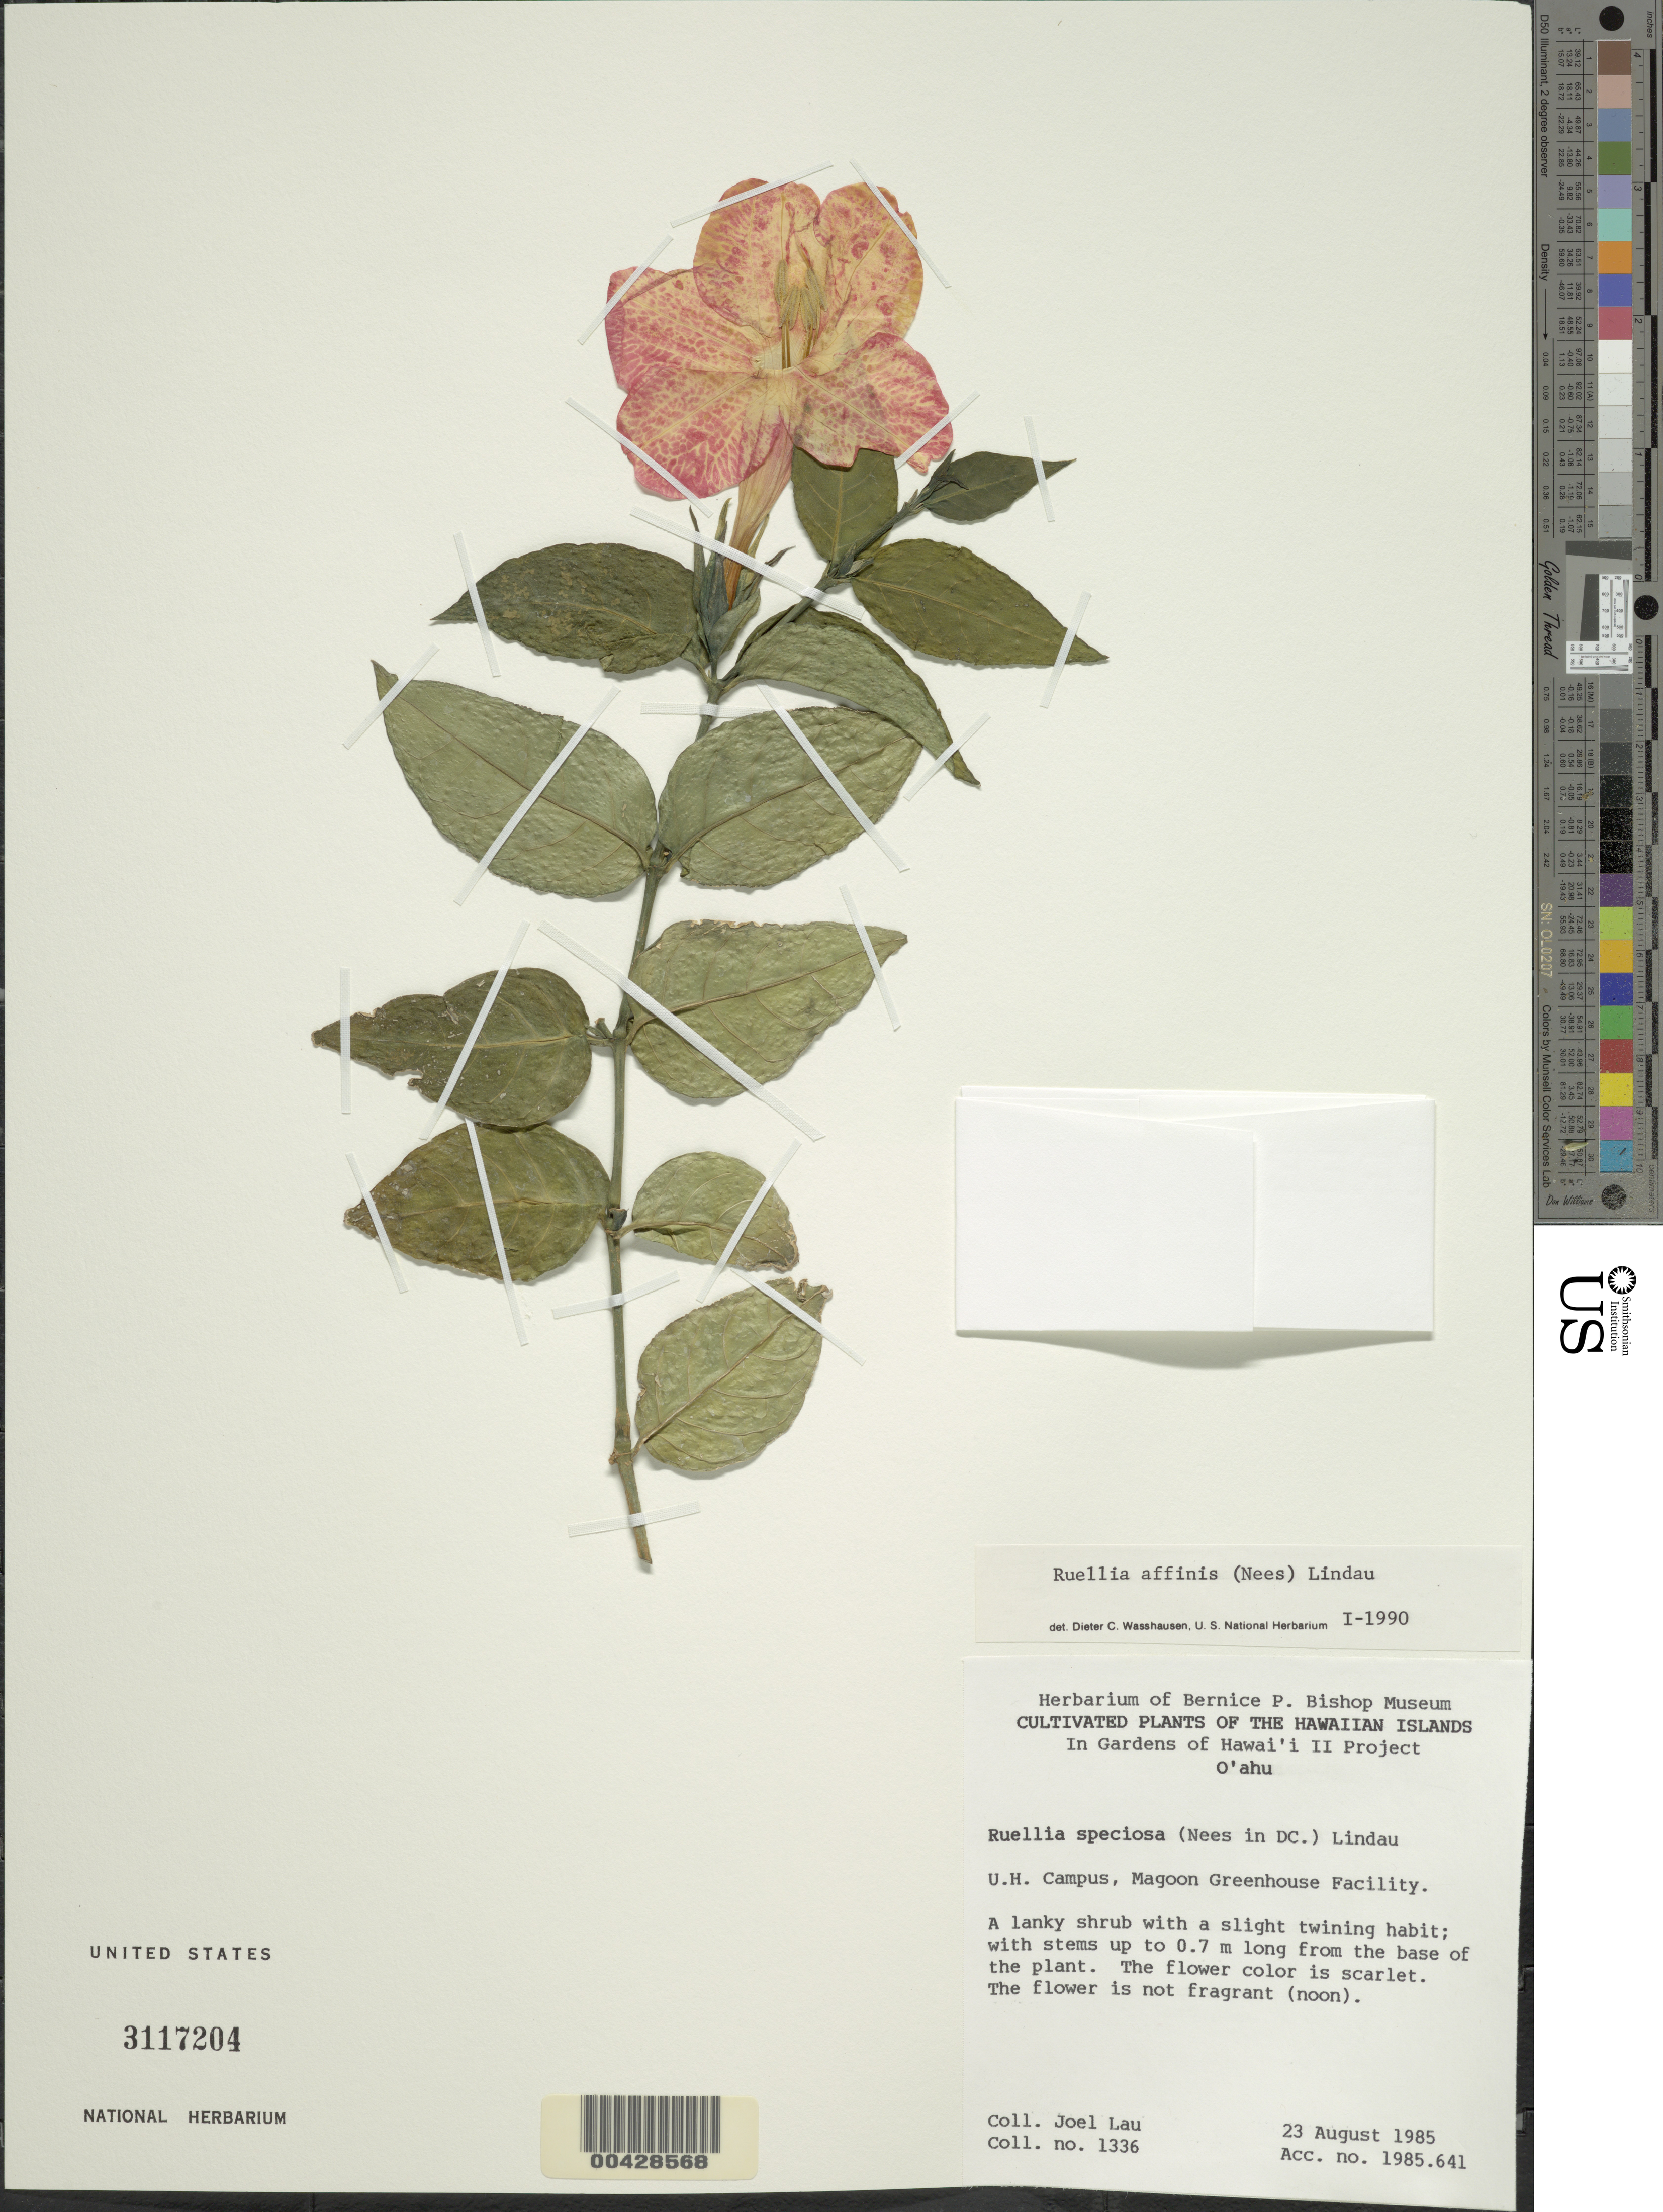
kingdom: Plantae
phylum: Tracheophyta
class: Magnoliopsida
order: Lamiales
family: Acanthaceae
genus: Ruellia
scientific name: Ruellia affinis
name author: (Schrad.) Lindau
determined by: Wasshausen, Dieter C., (BOT), Smithsonian Institution - National Museum of Natural History (UNITED STATES)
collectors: J. Lau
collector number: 1336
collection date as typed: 23 Aug 1985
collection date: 1985-08-23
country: United States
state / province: Hawaii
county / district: Honolulu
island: Oahu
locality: U.H. Campus, Magoon Greenhouse Facility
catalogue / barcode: US 3117204